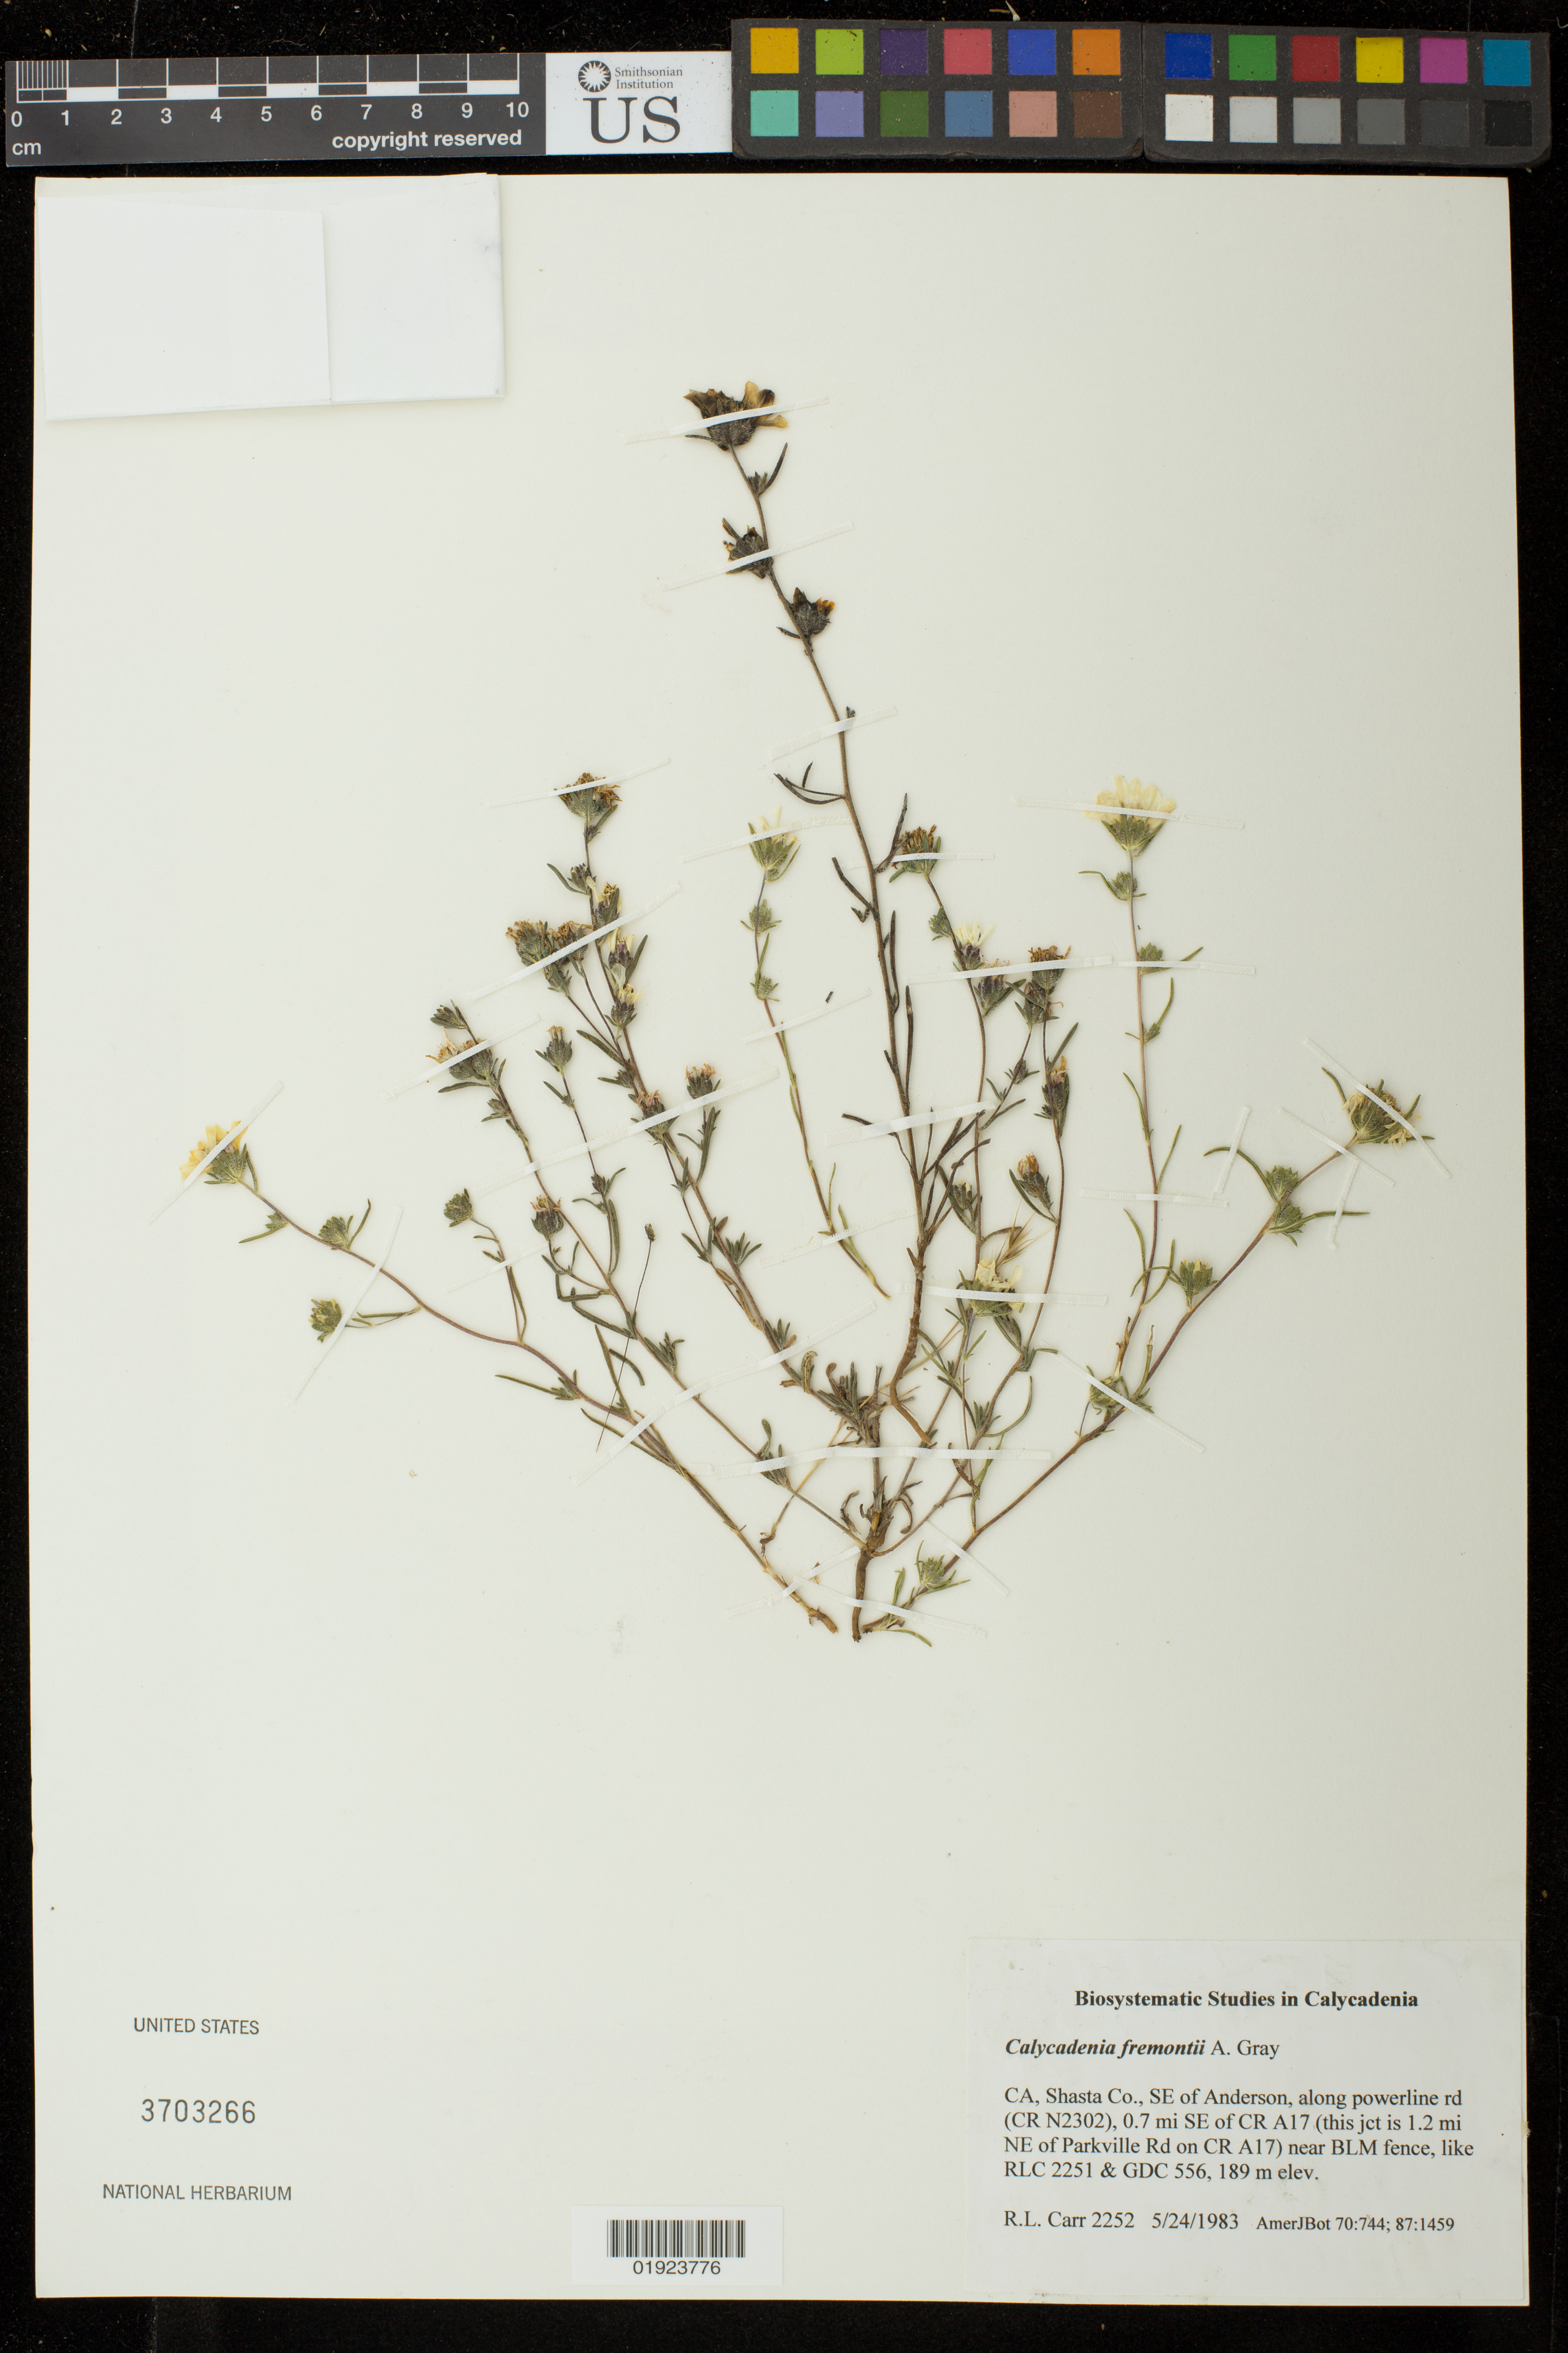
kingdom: Plantae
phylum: Tracheophyta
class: Magnoliopsida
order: Asterales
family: Asteraceae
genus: Calycadenia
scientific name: Calycadenia fremontii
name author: A. Gray in Emory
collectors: R. Carr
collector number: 2252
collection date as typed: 5/24/1983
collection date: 1983-05-24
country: United States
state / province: California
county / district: Shasta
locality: SE of Anderson, along powerline rd (CR N2302), 0.7 mi SE of CR A17 (this jct is 1.2 mi NE of Parkville Rd on CR A17) near BLM fence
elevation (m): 189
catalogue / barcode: US 3703266